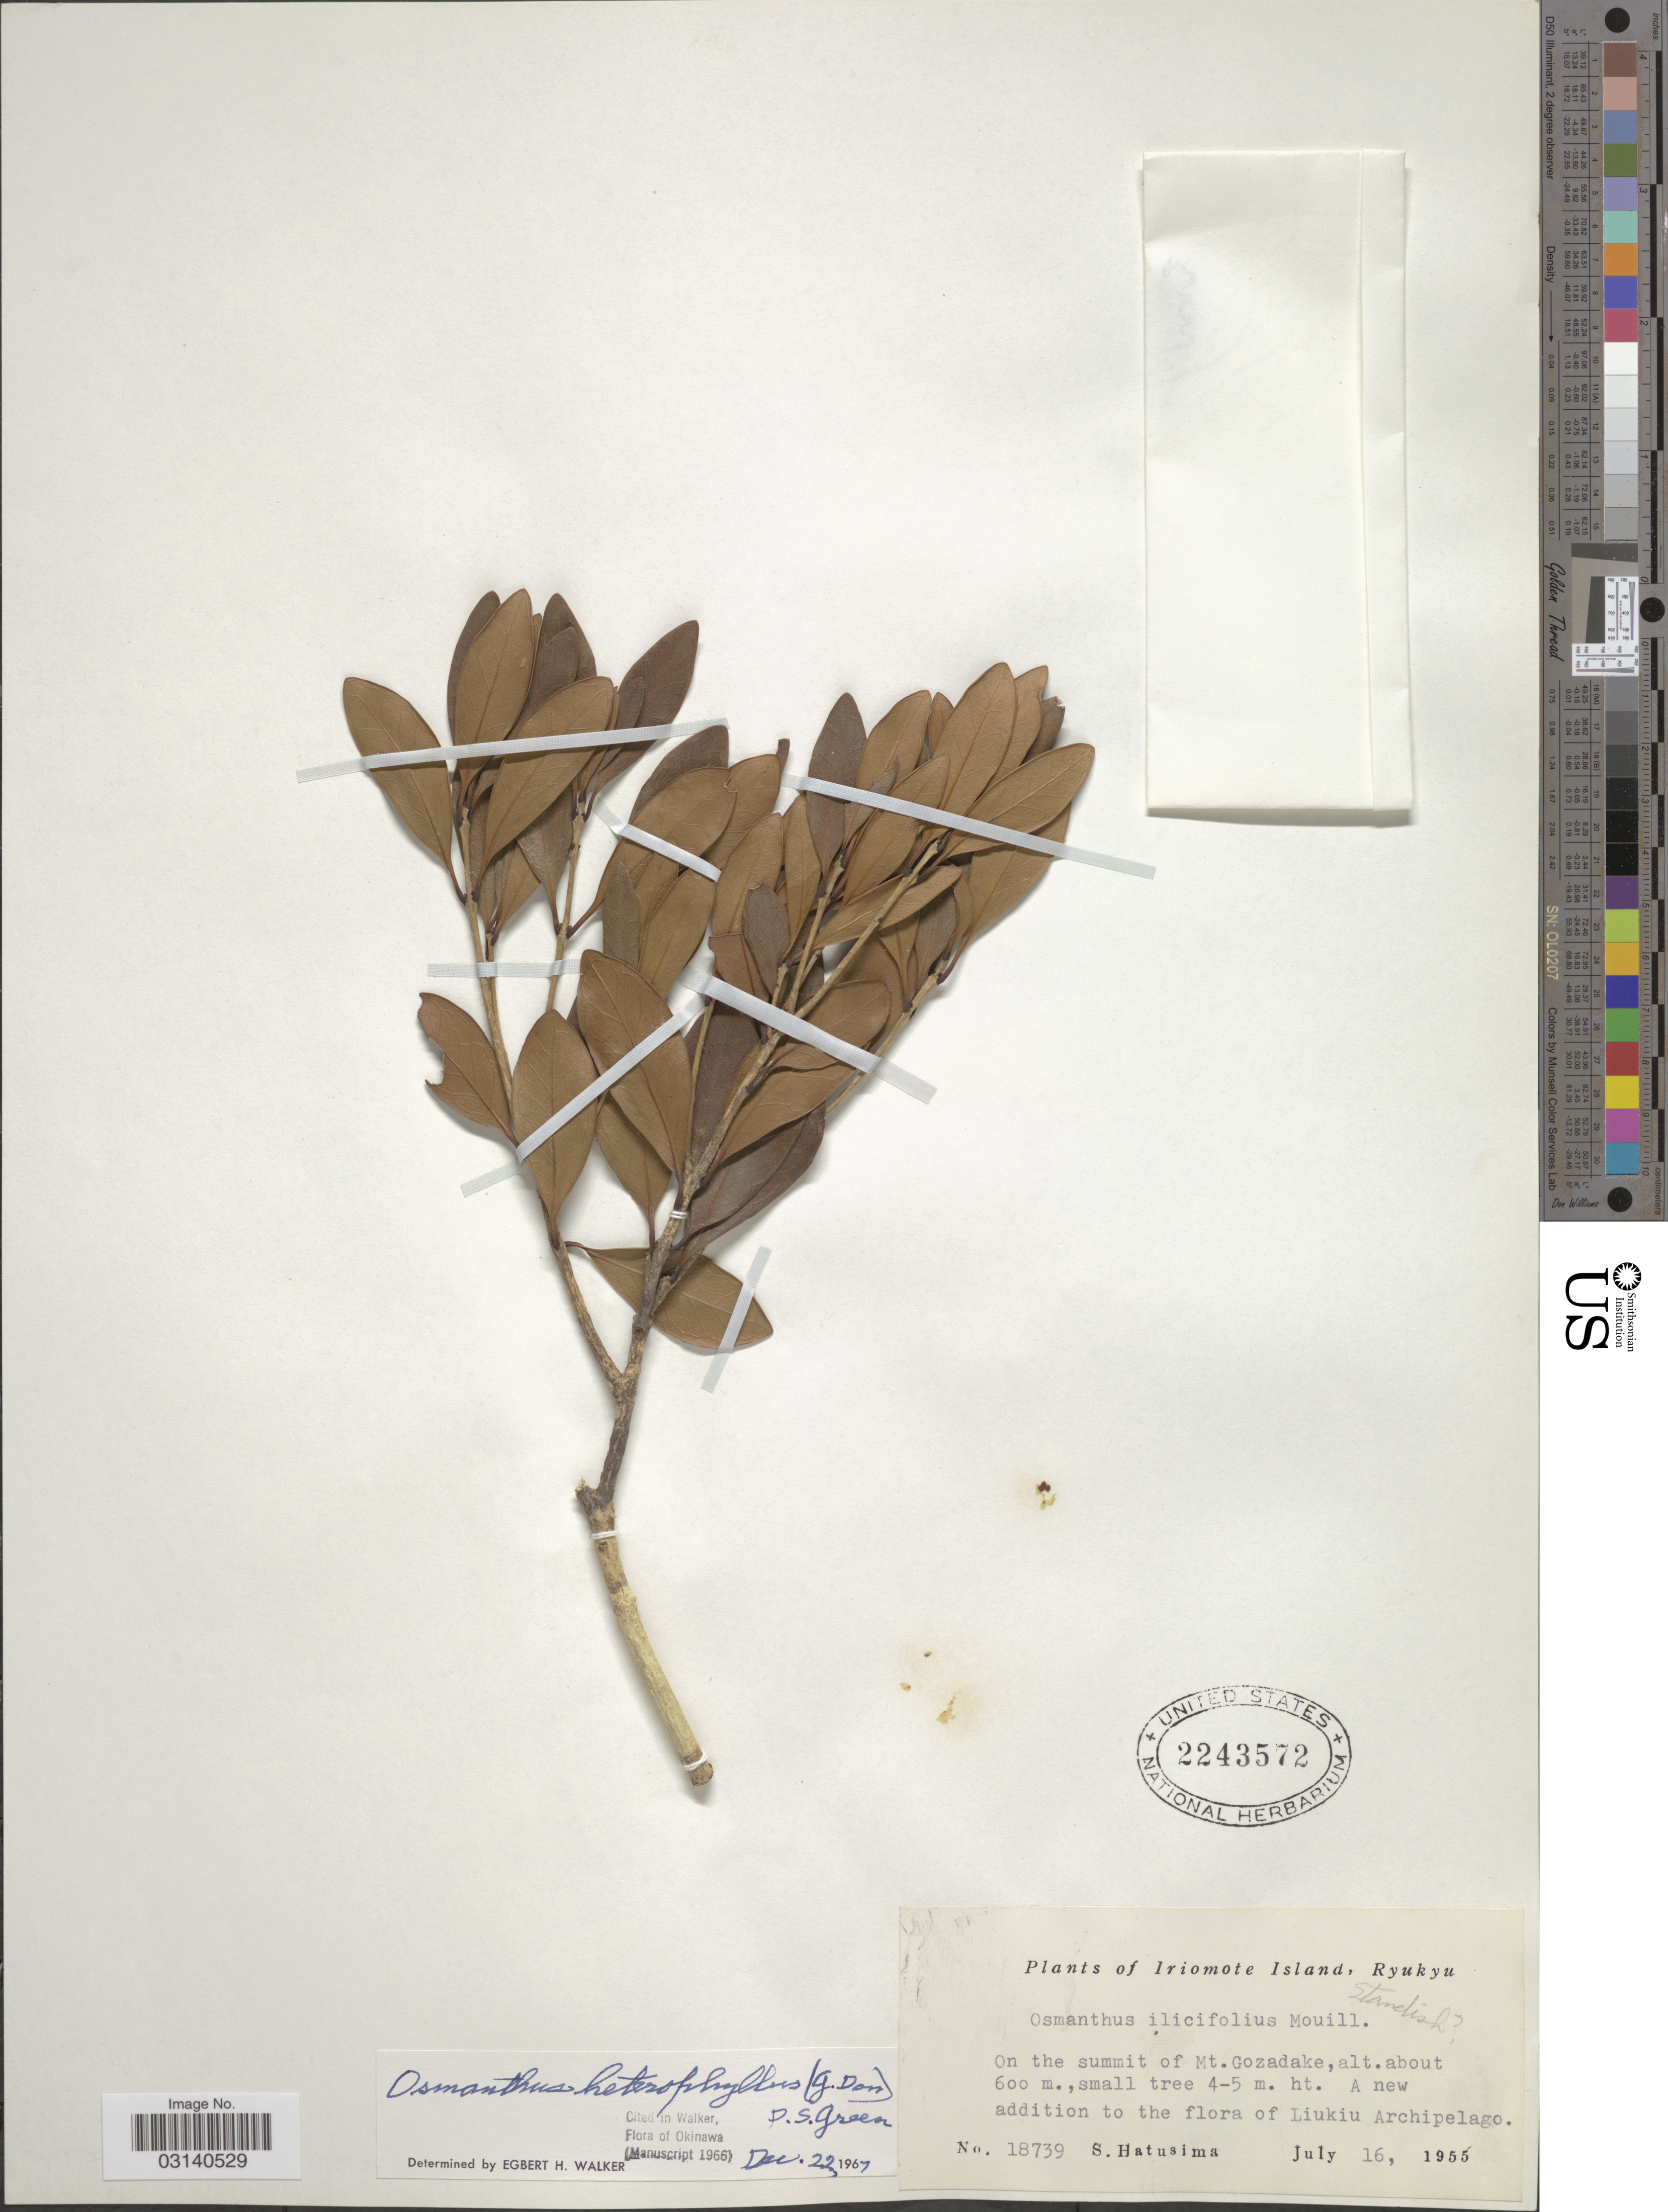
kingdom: Plantae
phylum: Tracheophyta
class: Magnoliopsida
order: Lamiales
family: Oleaceae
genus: Osmanthus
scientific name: Osmanthus heterophyllus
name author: (G. Don) P.S. Green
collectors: S. Hatusima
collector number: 18739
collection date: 1955-07-16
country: Japan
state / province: Okinawa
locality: Iriomote Island, Ryukyu, On the summit of Mt. Gozadake, A new addition to the flora of Liukiu Archipelago.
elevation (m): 600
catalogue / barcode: US 2243572